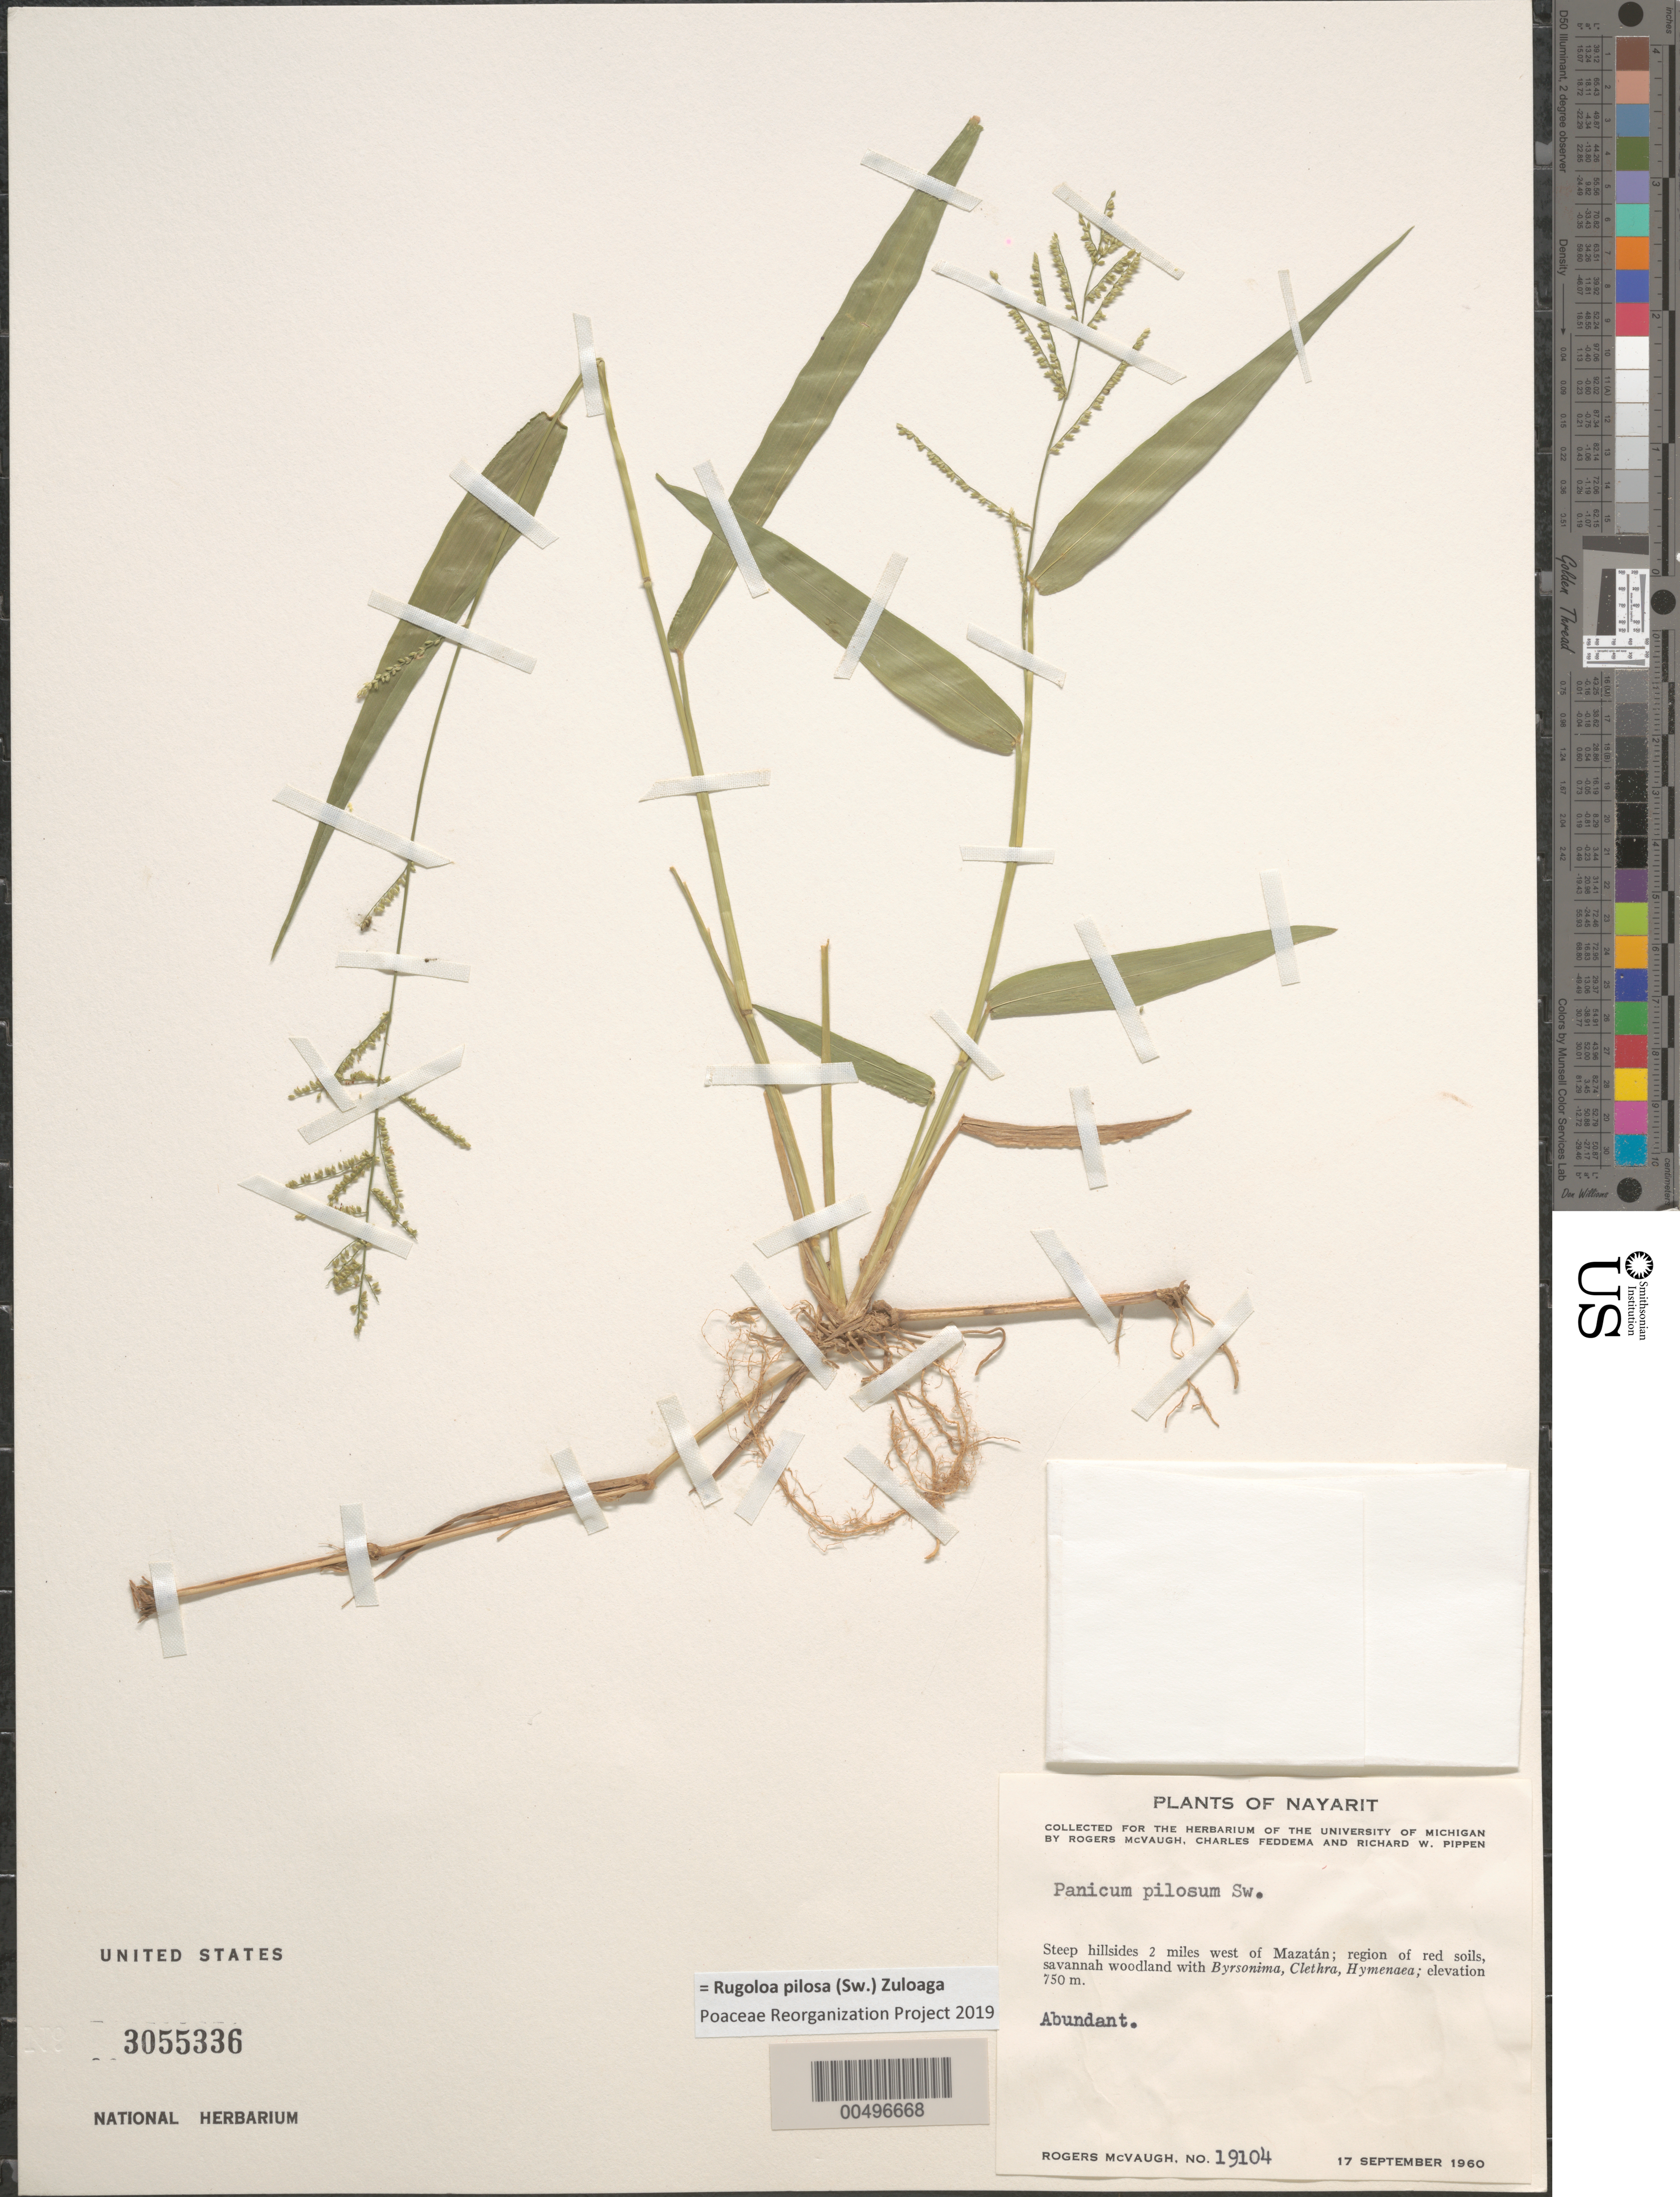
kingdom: Plantae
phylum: Tracheophyta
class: Liliopsida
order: Poales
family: Poaceae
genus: Panicum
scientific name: Panicum pilosum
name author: Sw.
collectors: R. McVaugh, C. Feddema & R. W. Pippen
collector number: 19104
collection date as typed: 17 Sep 1960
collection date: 1960-09-17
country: Mexico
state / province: Nayarit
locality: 2 mi W of Mazatlán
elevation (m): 750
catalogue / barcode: US 3055336